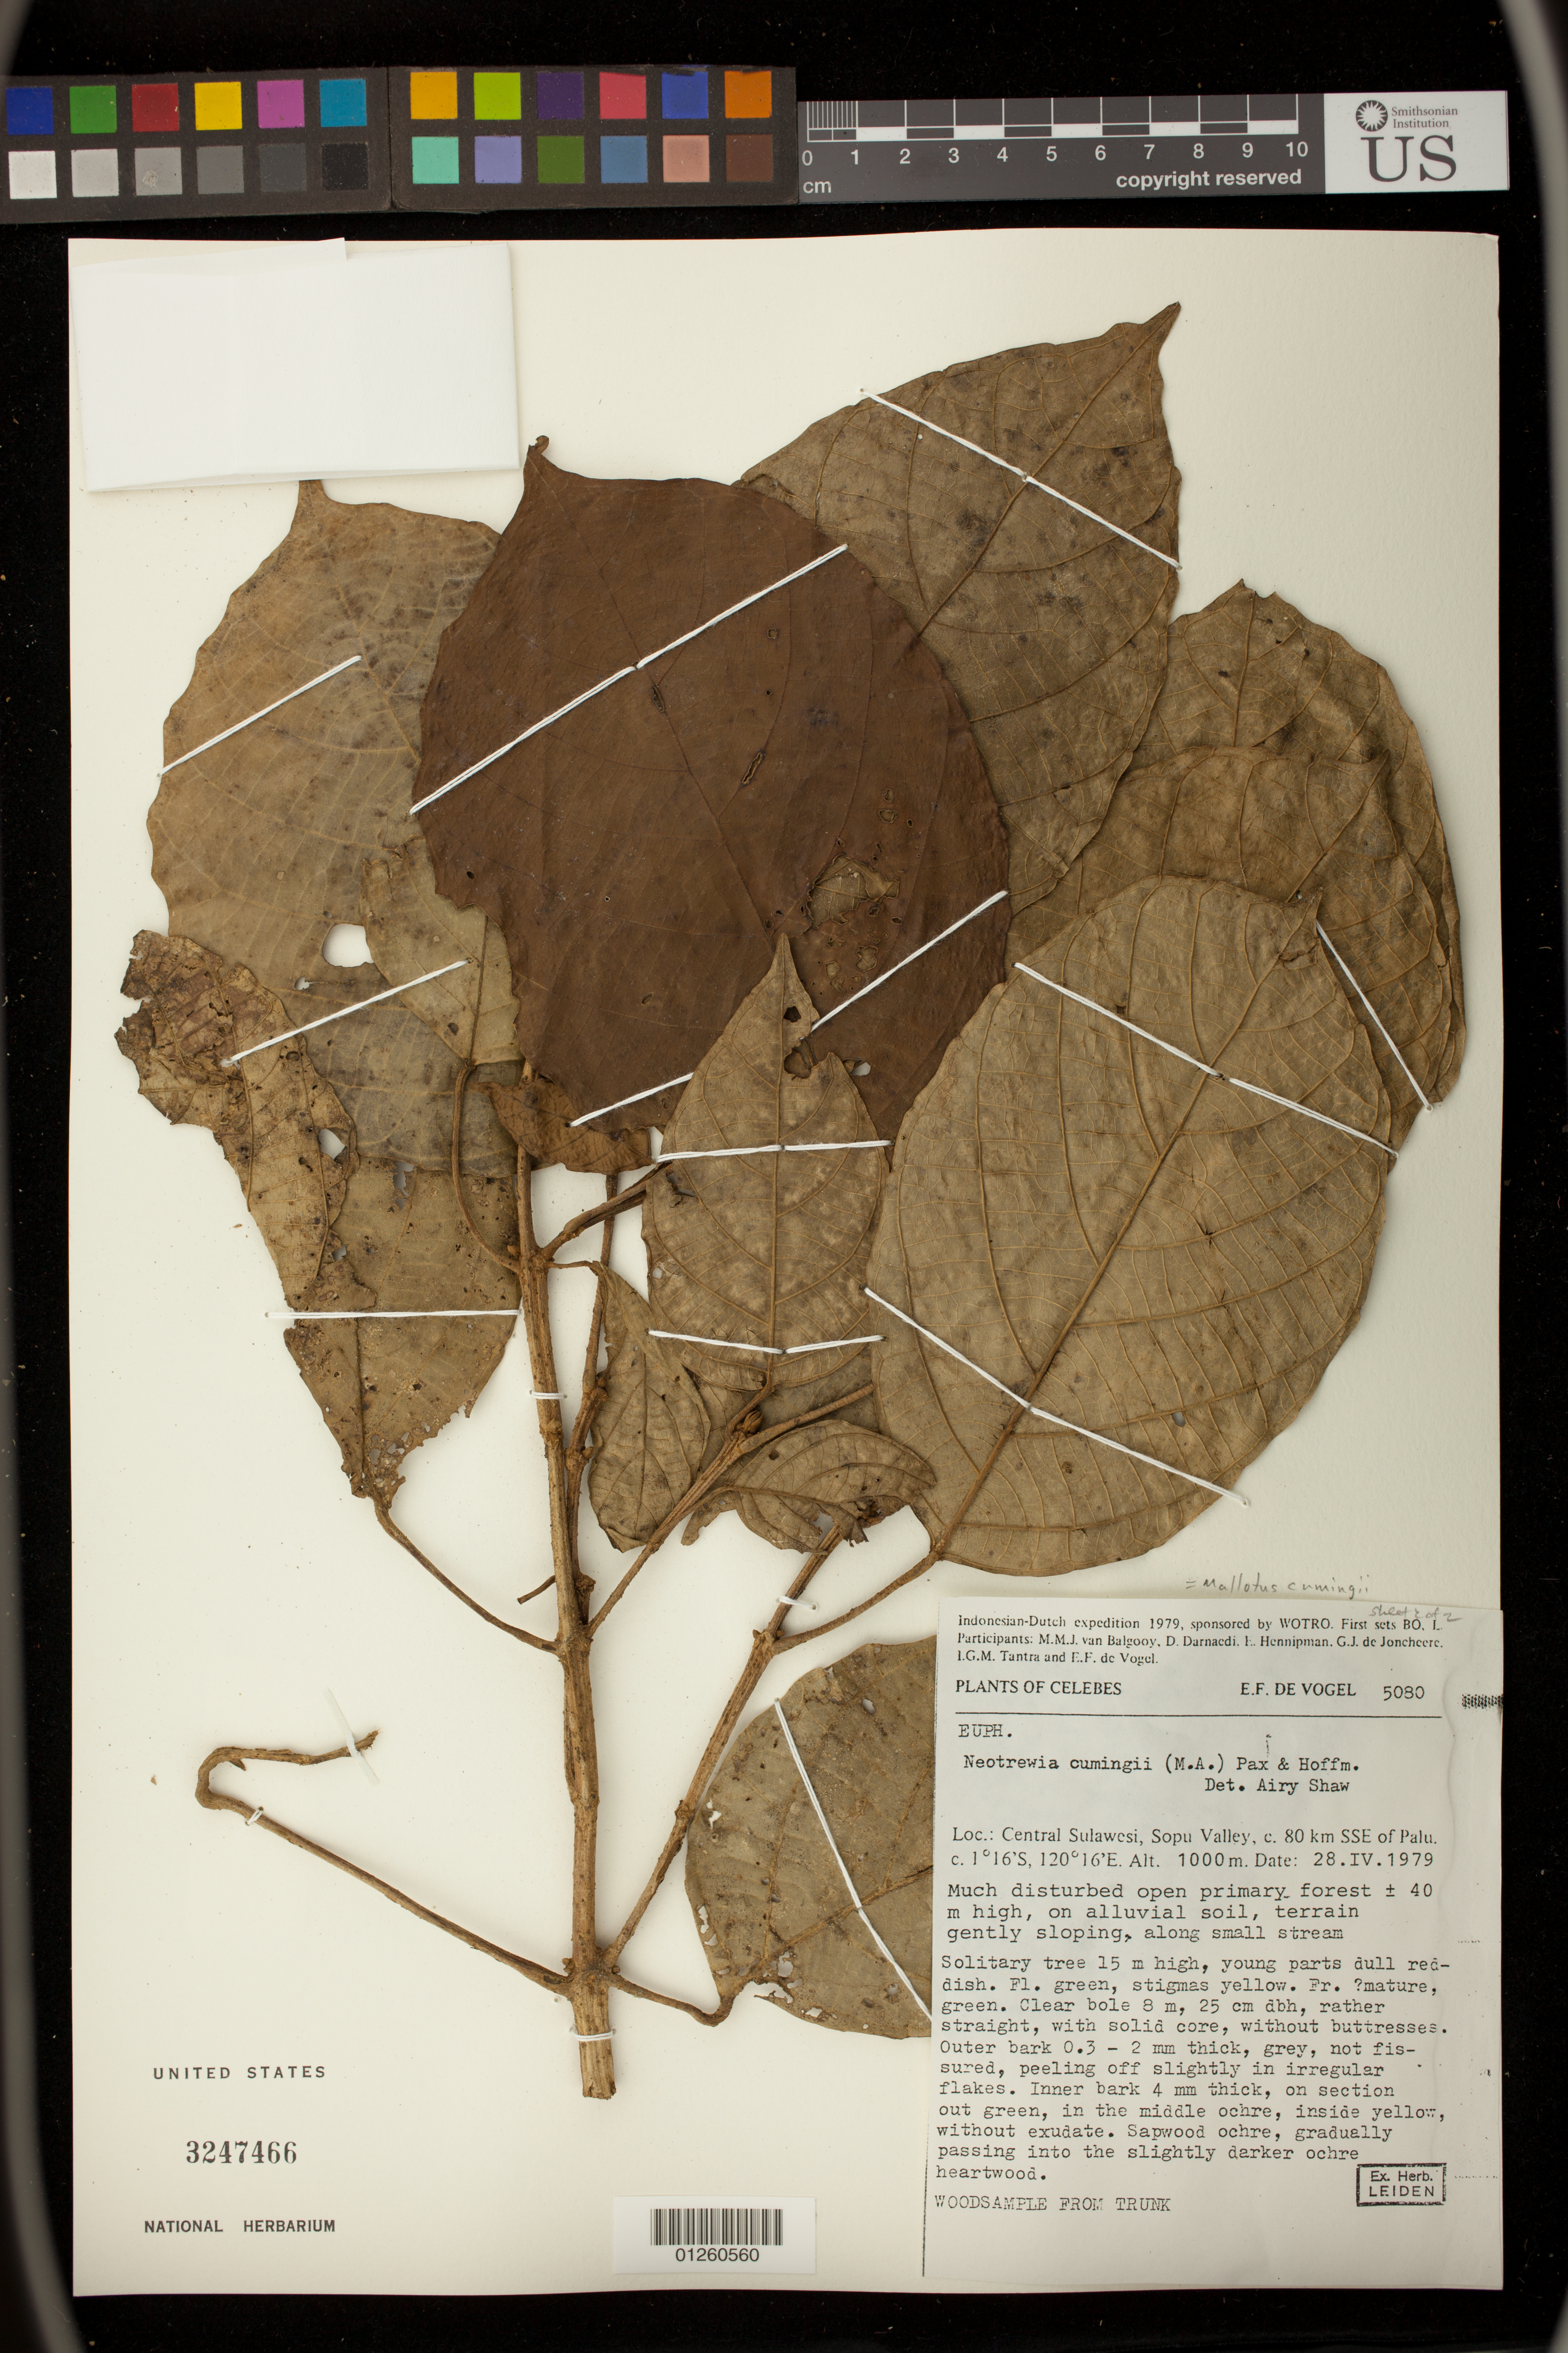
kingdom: Plantae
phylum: Tracheophyta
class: Magnoliopsida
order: Malpighiales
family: Euphorbiaceae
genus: Mallotus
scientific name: Mallotus didymochryseus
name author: Airy Shaw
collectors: E. F. de Vogel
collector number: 5080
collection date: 1979-04-28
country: Indonesia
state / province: Sulawesi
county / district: Sulawesi Tengah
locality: Sopu Valley, c. 80 km SSE of Palu.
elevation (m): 1000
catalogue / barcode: US 3247466